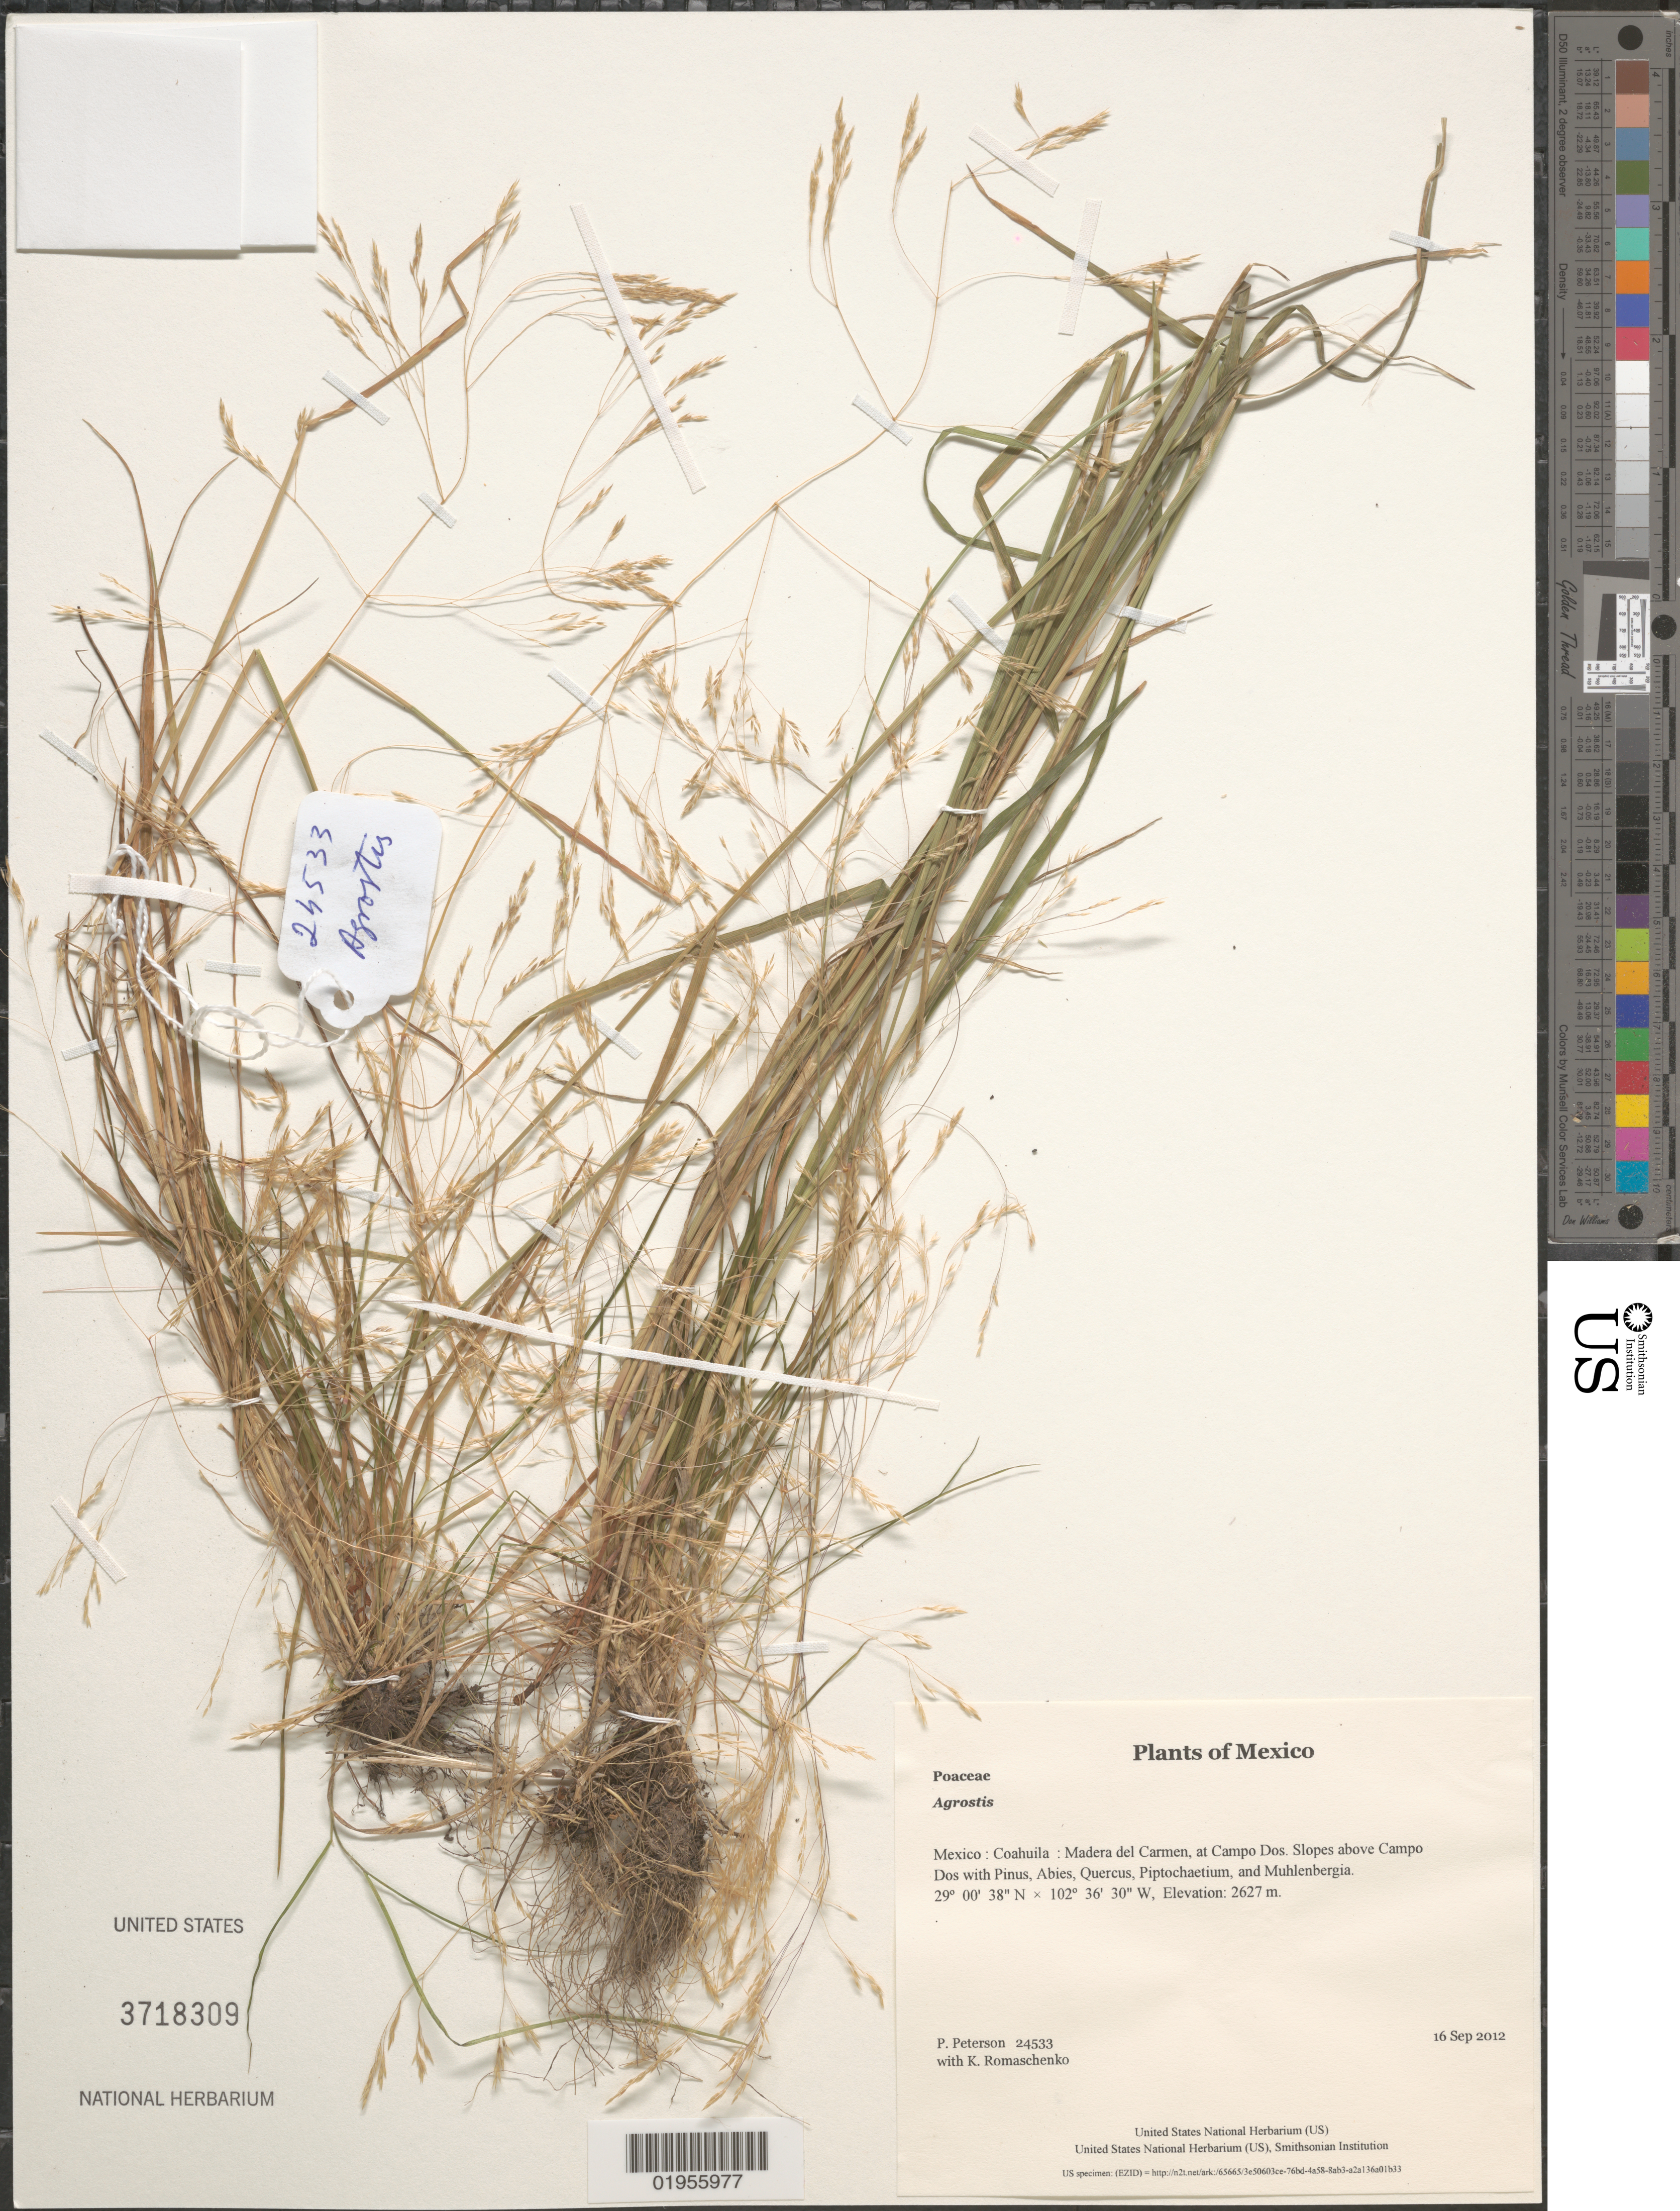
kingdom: Plantae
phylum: Tracheophyta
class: Liliopsida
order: Poales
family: Poaceae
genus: Agrostis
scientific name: Agrostis sp.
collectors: P. M. Peterson & K. Romaschenko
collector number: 24533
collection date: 2012-09-16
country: Mexico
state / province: Coahuila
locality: Madera del Carmen, at Campo Dos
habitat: Slopes above Campo Dos with Pinus, Abies, Quercus, Piptochaetium, and Muhlenbergia.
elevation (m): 2627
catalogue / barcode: US 3718309